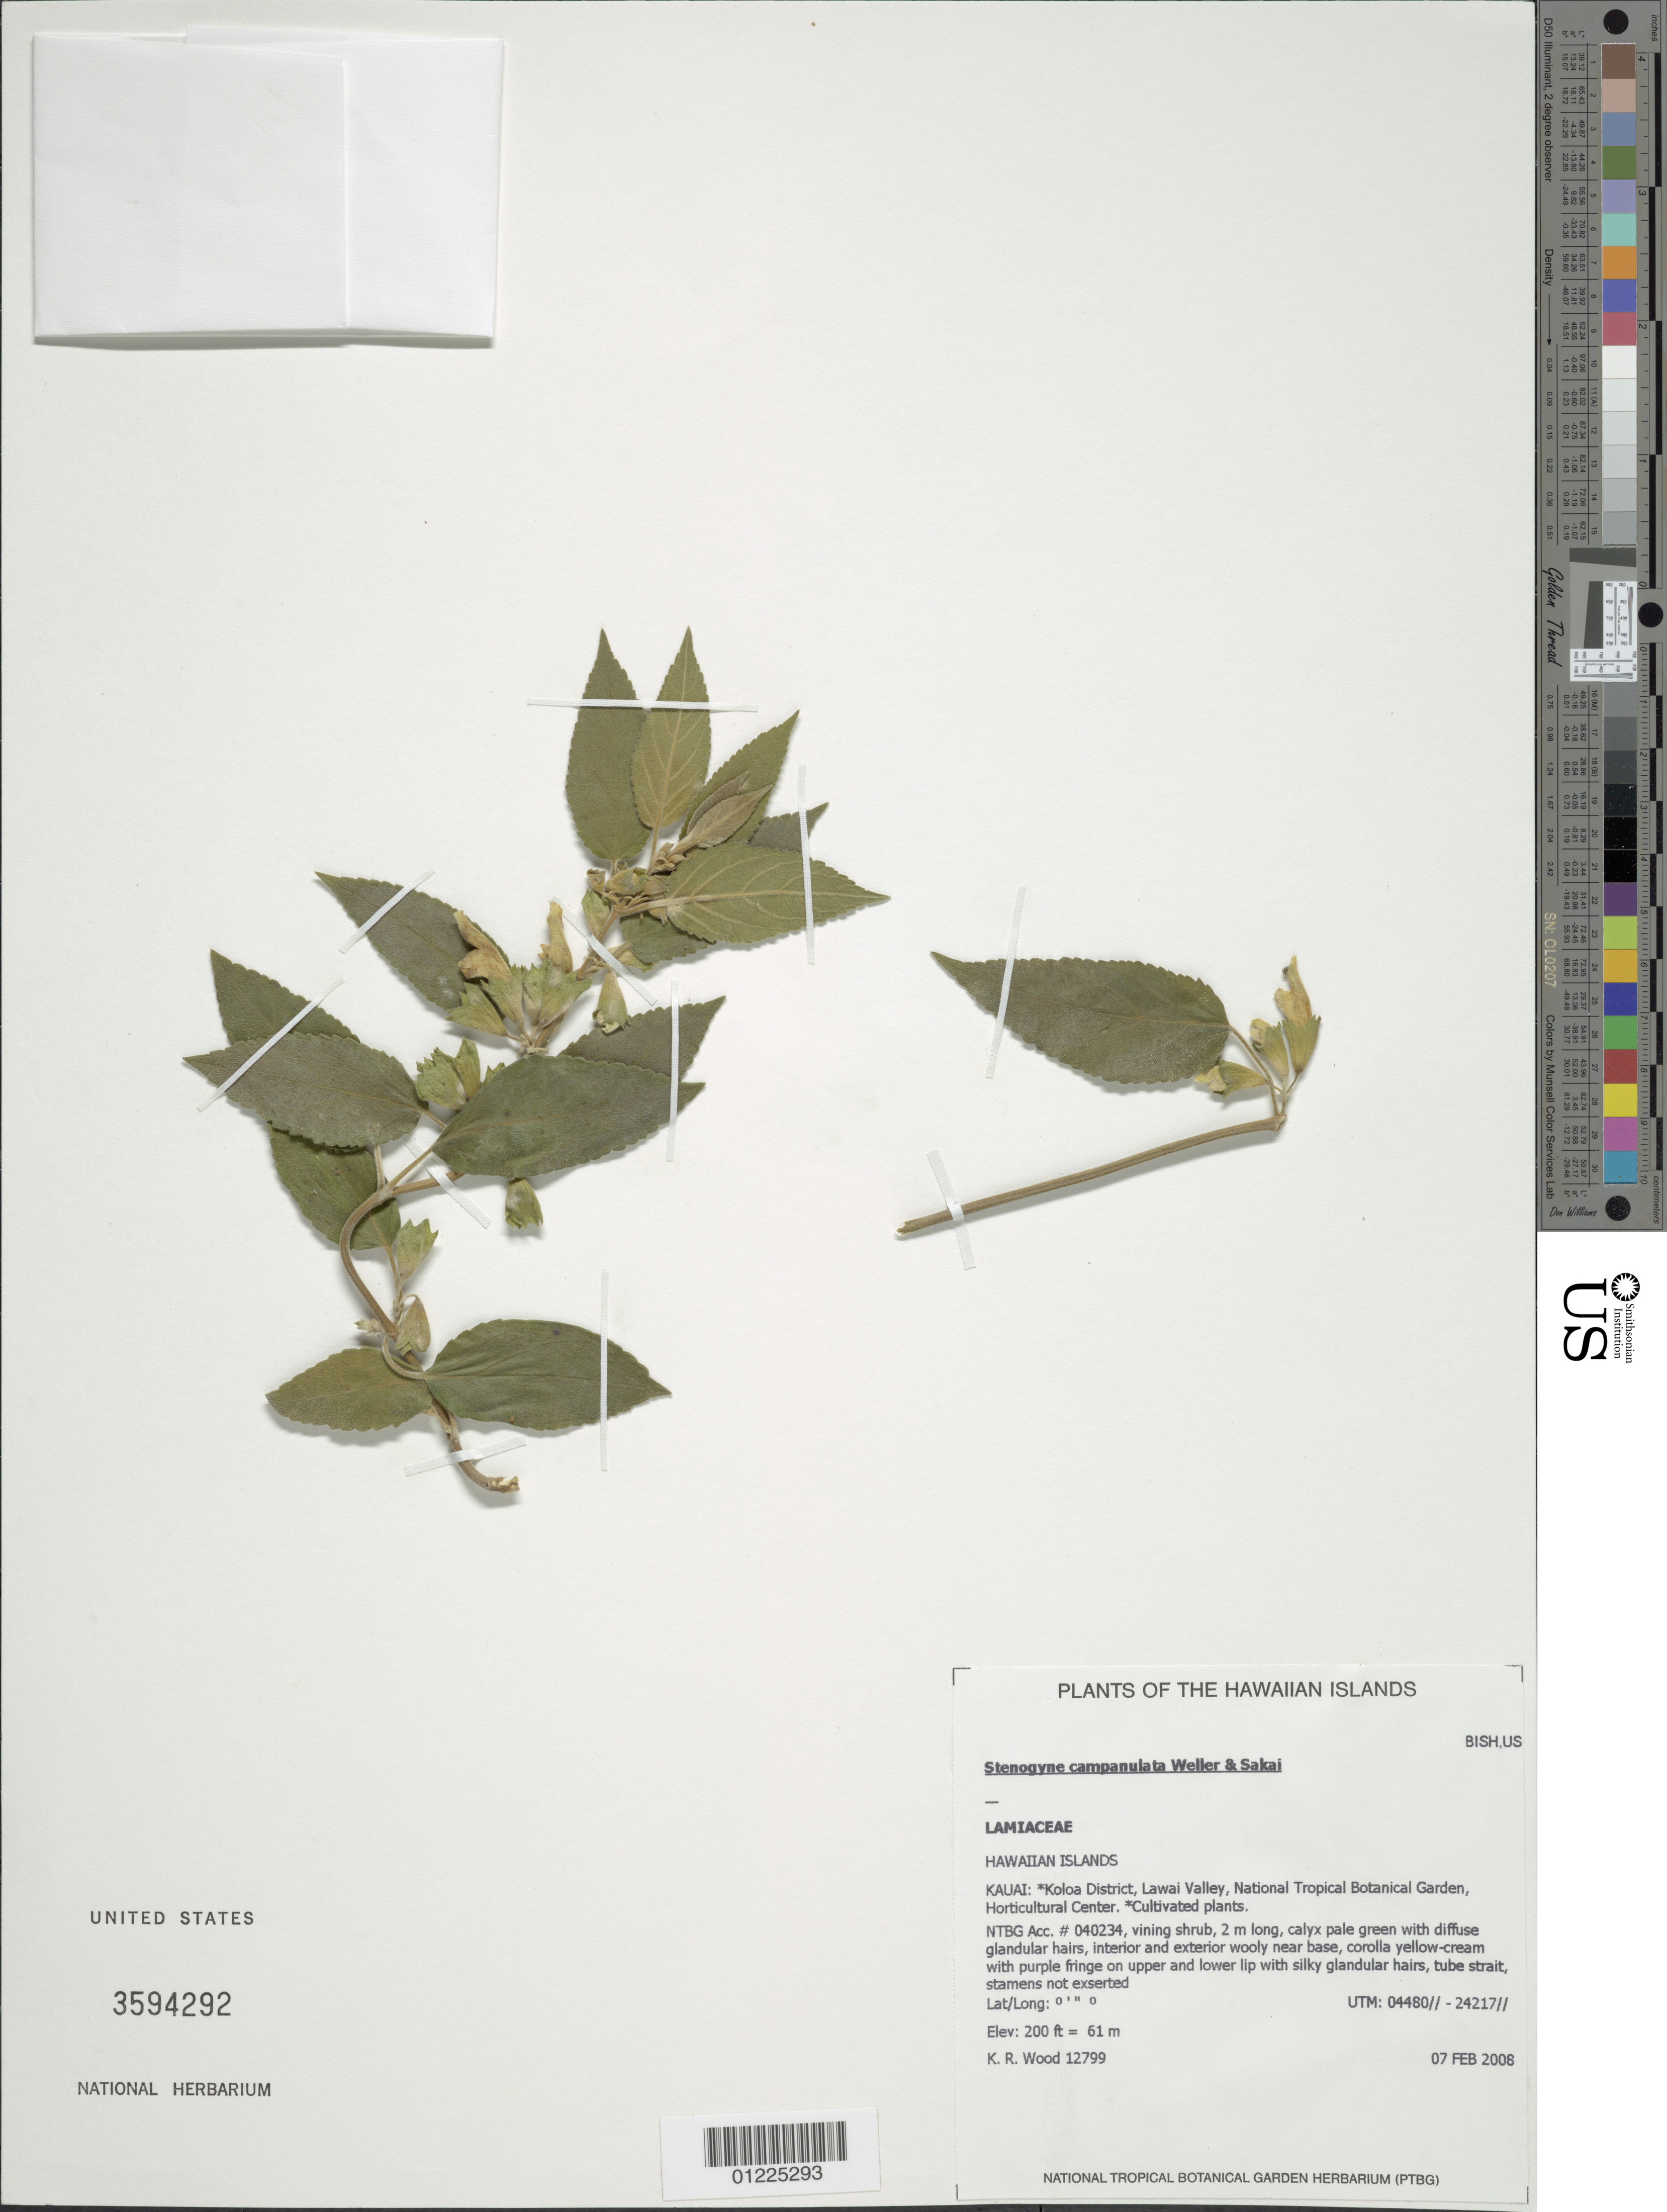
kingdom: Plantae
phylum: Tracheophyta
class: Magnoliopsida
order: Lamiales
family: Lamiaceae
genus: Stenogyne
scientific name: Stenogyne campanulata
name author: Weller & A.K. Sakai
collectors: K. R. Wood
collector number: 12799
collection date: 2008-02-07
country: United States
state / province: Hawaii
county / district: Kauai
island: Kaua'i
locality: Koloa District, Lawai Valley, National Tropical Botanical Garden, Horticultural Center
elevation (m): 61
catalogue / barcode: US 3594292